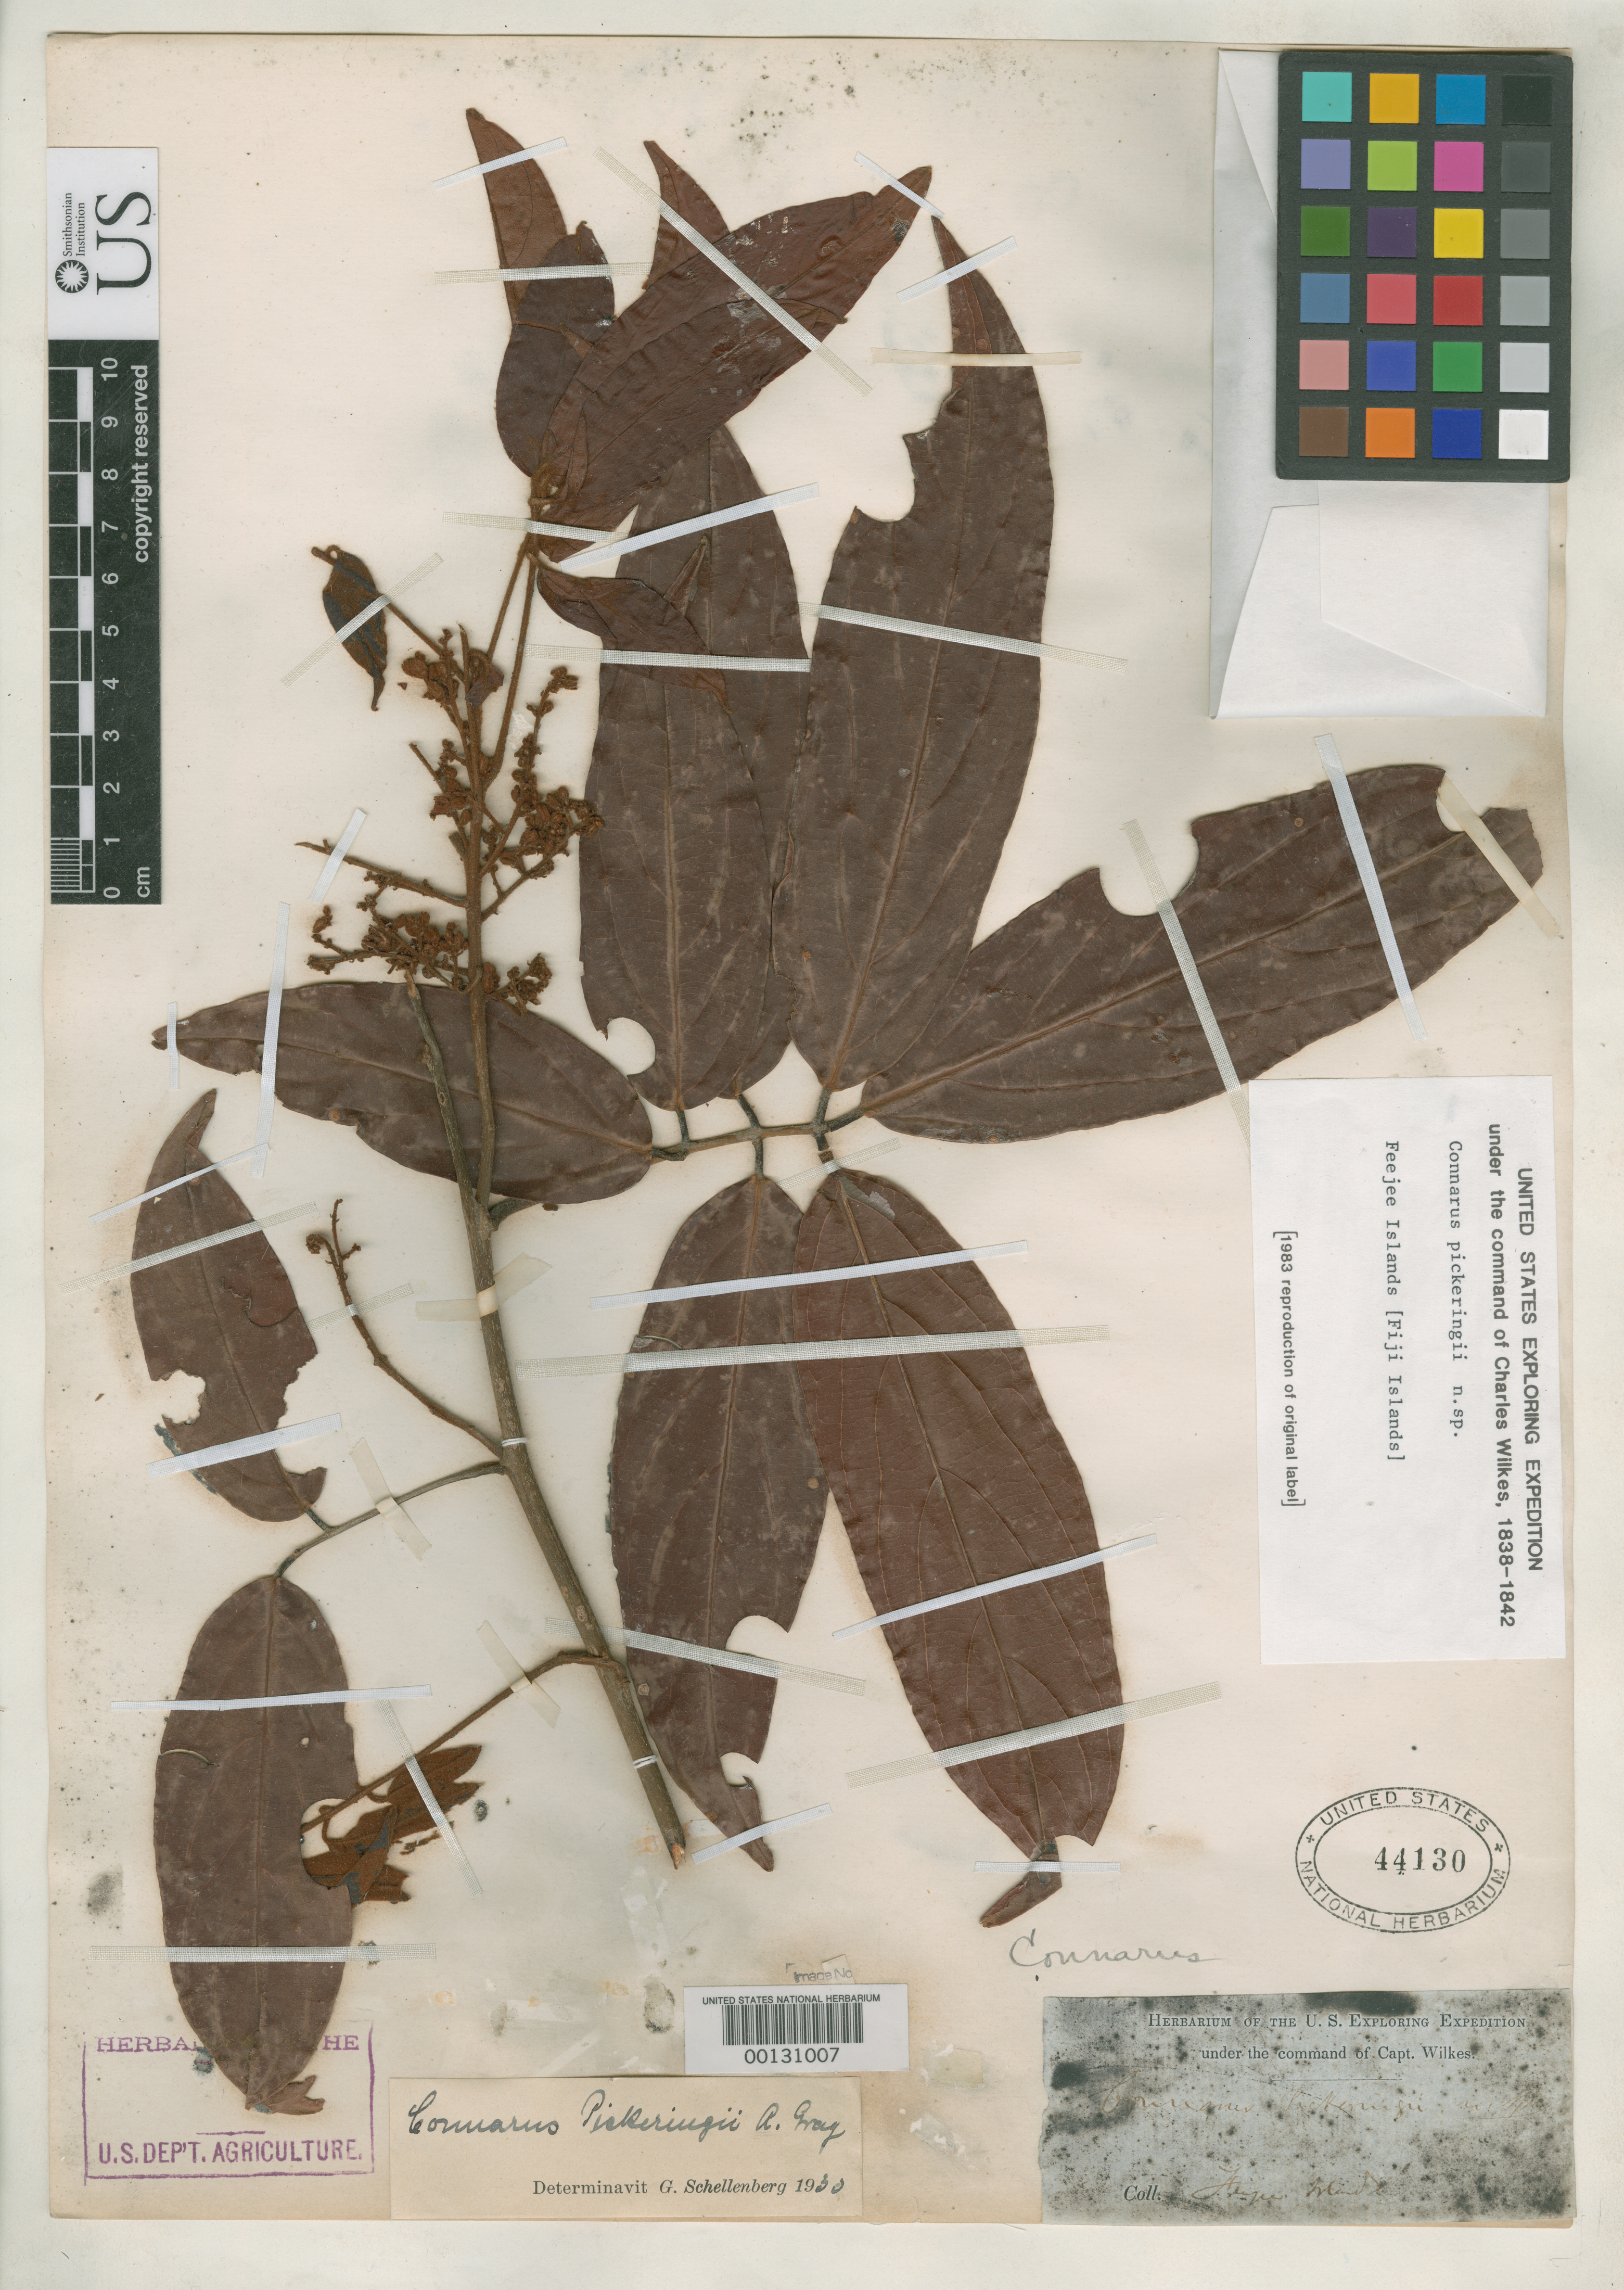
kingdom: Plantae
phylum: Tracheophyta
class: Magnoliopsida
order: Oxalidales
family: Connaraceae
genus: Connarus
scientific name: Connarus pickeringii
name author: A. Gray in Wilkes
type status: Syntype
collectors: Wilkes Explor. Exped.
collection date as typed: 1838 to -- --- 1842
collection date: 1838/1842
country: Fiji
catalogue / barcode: US 44130